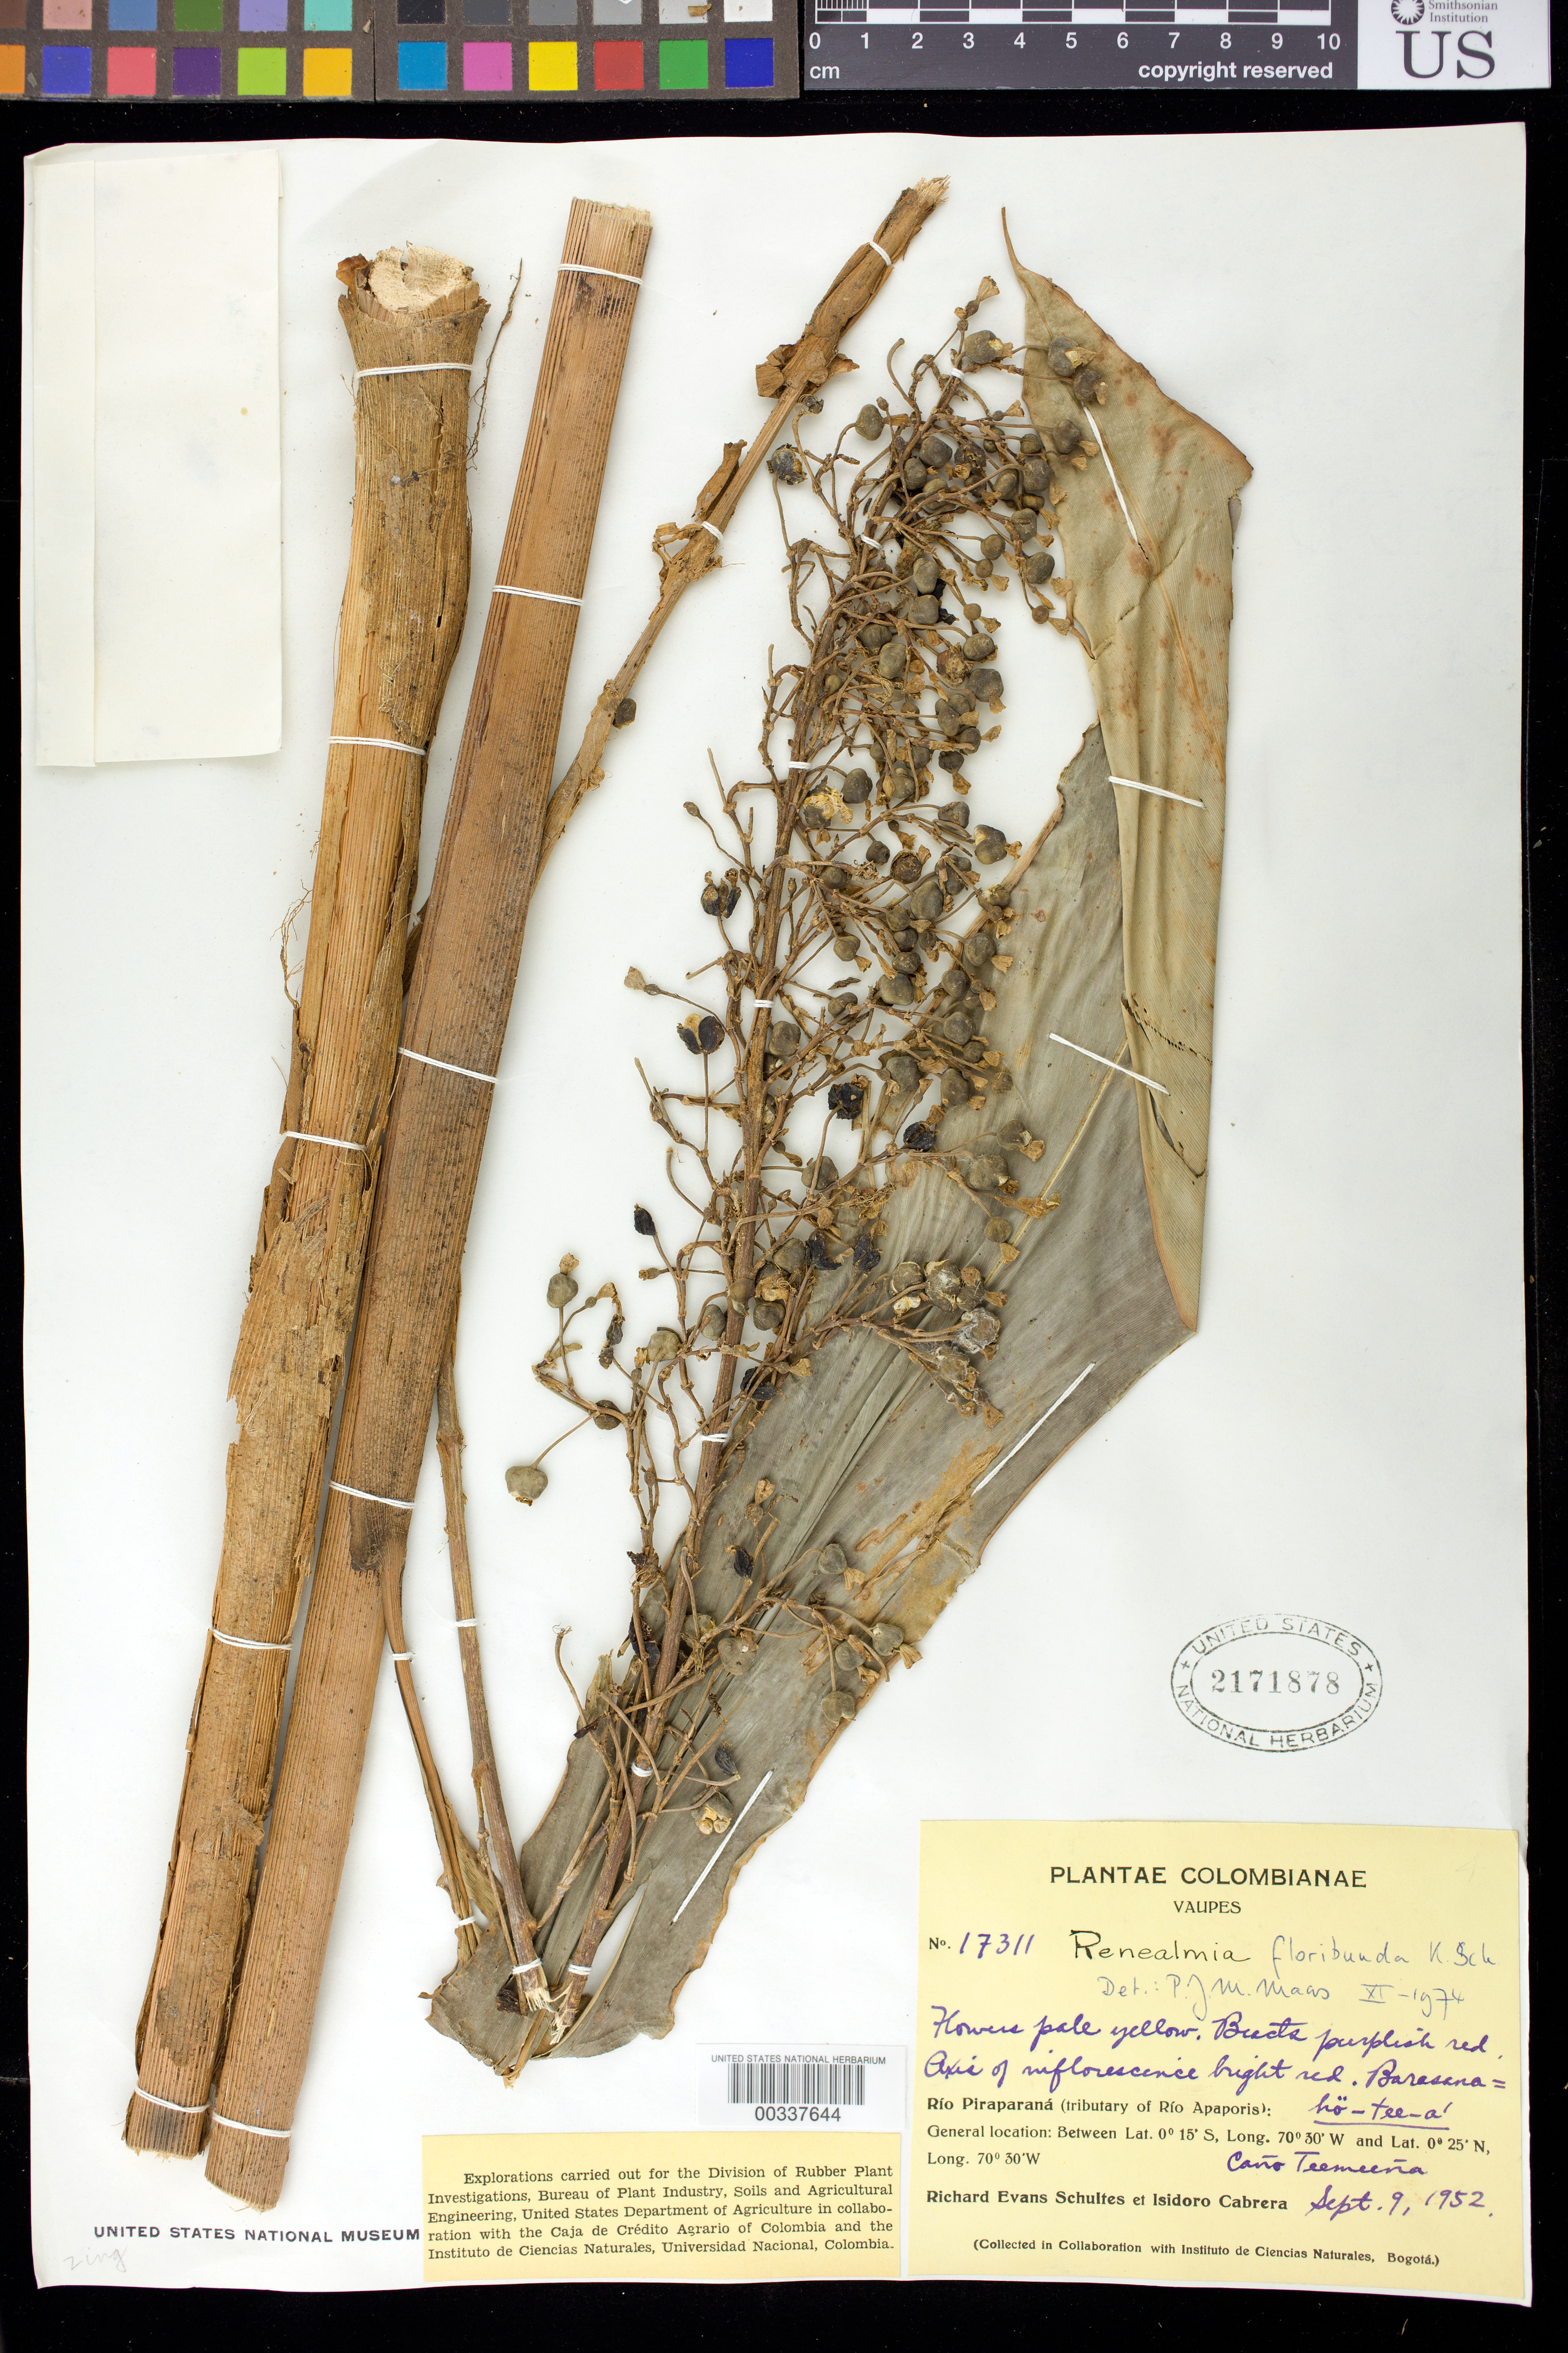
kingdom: Plantae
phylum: Tracheophyta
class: Liliopsida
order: Zingiberales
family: Zingiberaceae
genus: Renealmia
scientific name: Renealmia floribunda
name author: K. Schum.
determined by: Maas, Paul J. M.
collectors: R. E. Schultes & I. Cabrera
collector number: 17311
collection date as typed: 09 Sep 1952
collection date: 1952-09-09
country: Colombia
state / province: Vaupés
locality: Rio Piraparana (tributary of Rio Apaporis), Caño Teemeena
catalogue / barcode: US 2171878